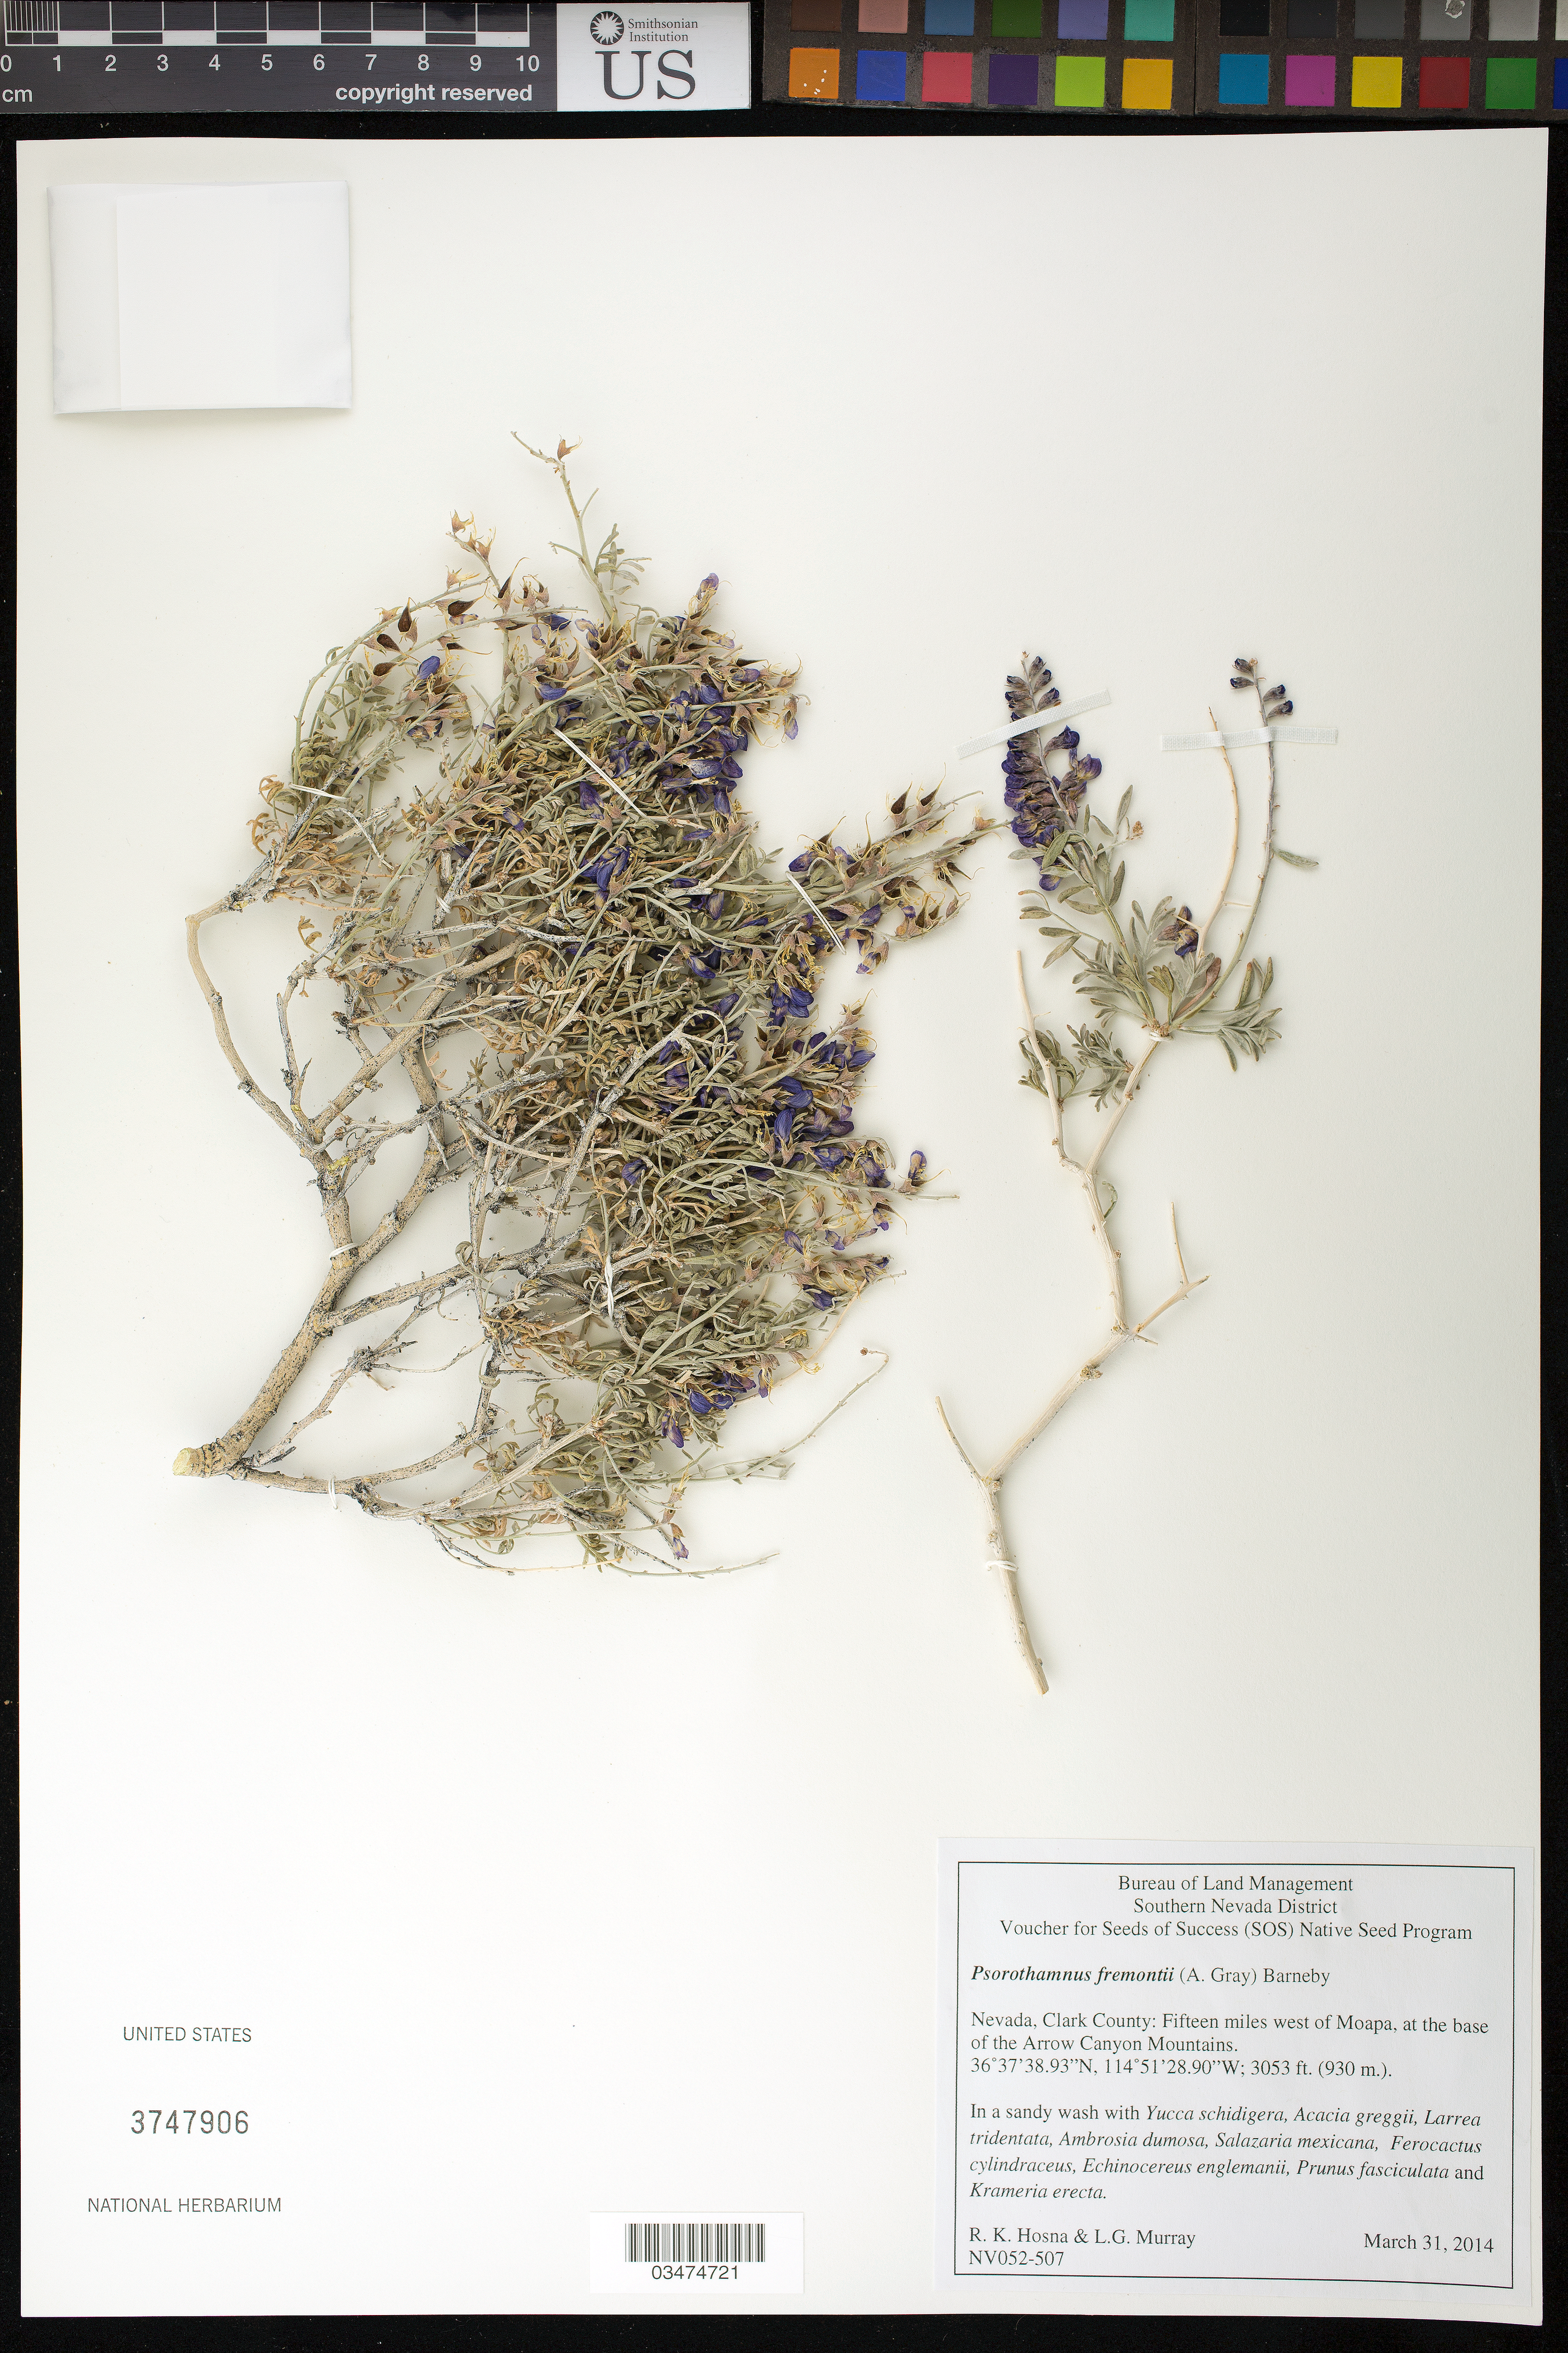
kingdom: Plantae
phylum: Tracheophyta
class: Magnoliopsida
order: Fabales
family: Fabaceae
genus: Psorothamnus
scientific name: Psorothamnus fremontii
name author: (Torr. ex A. Gray) Barneby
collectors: R. Hosna & L. Murray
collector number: NV052-507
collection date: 2014-03-31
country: United States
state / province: Nevada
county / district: Clark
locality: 15 mi. W of Moapa, at the base of the Arrow Canyon Mts.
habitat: Sandy wash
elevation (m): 931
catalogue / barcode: US 3747906